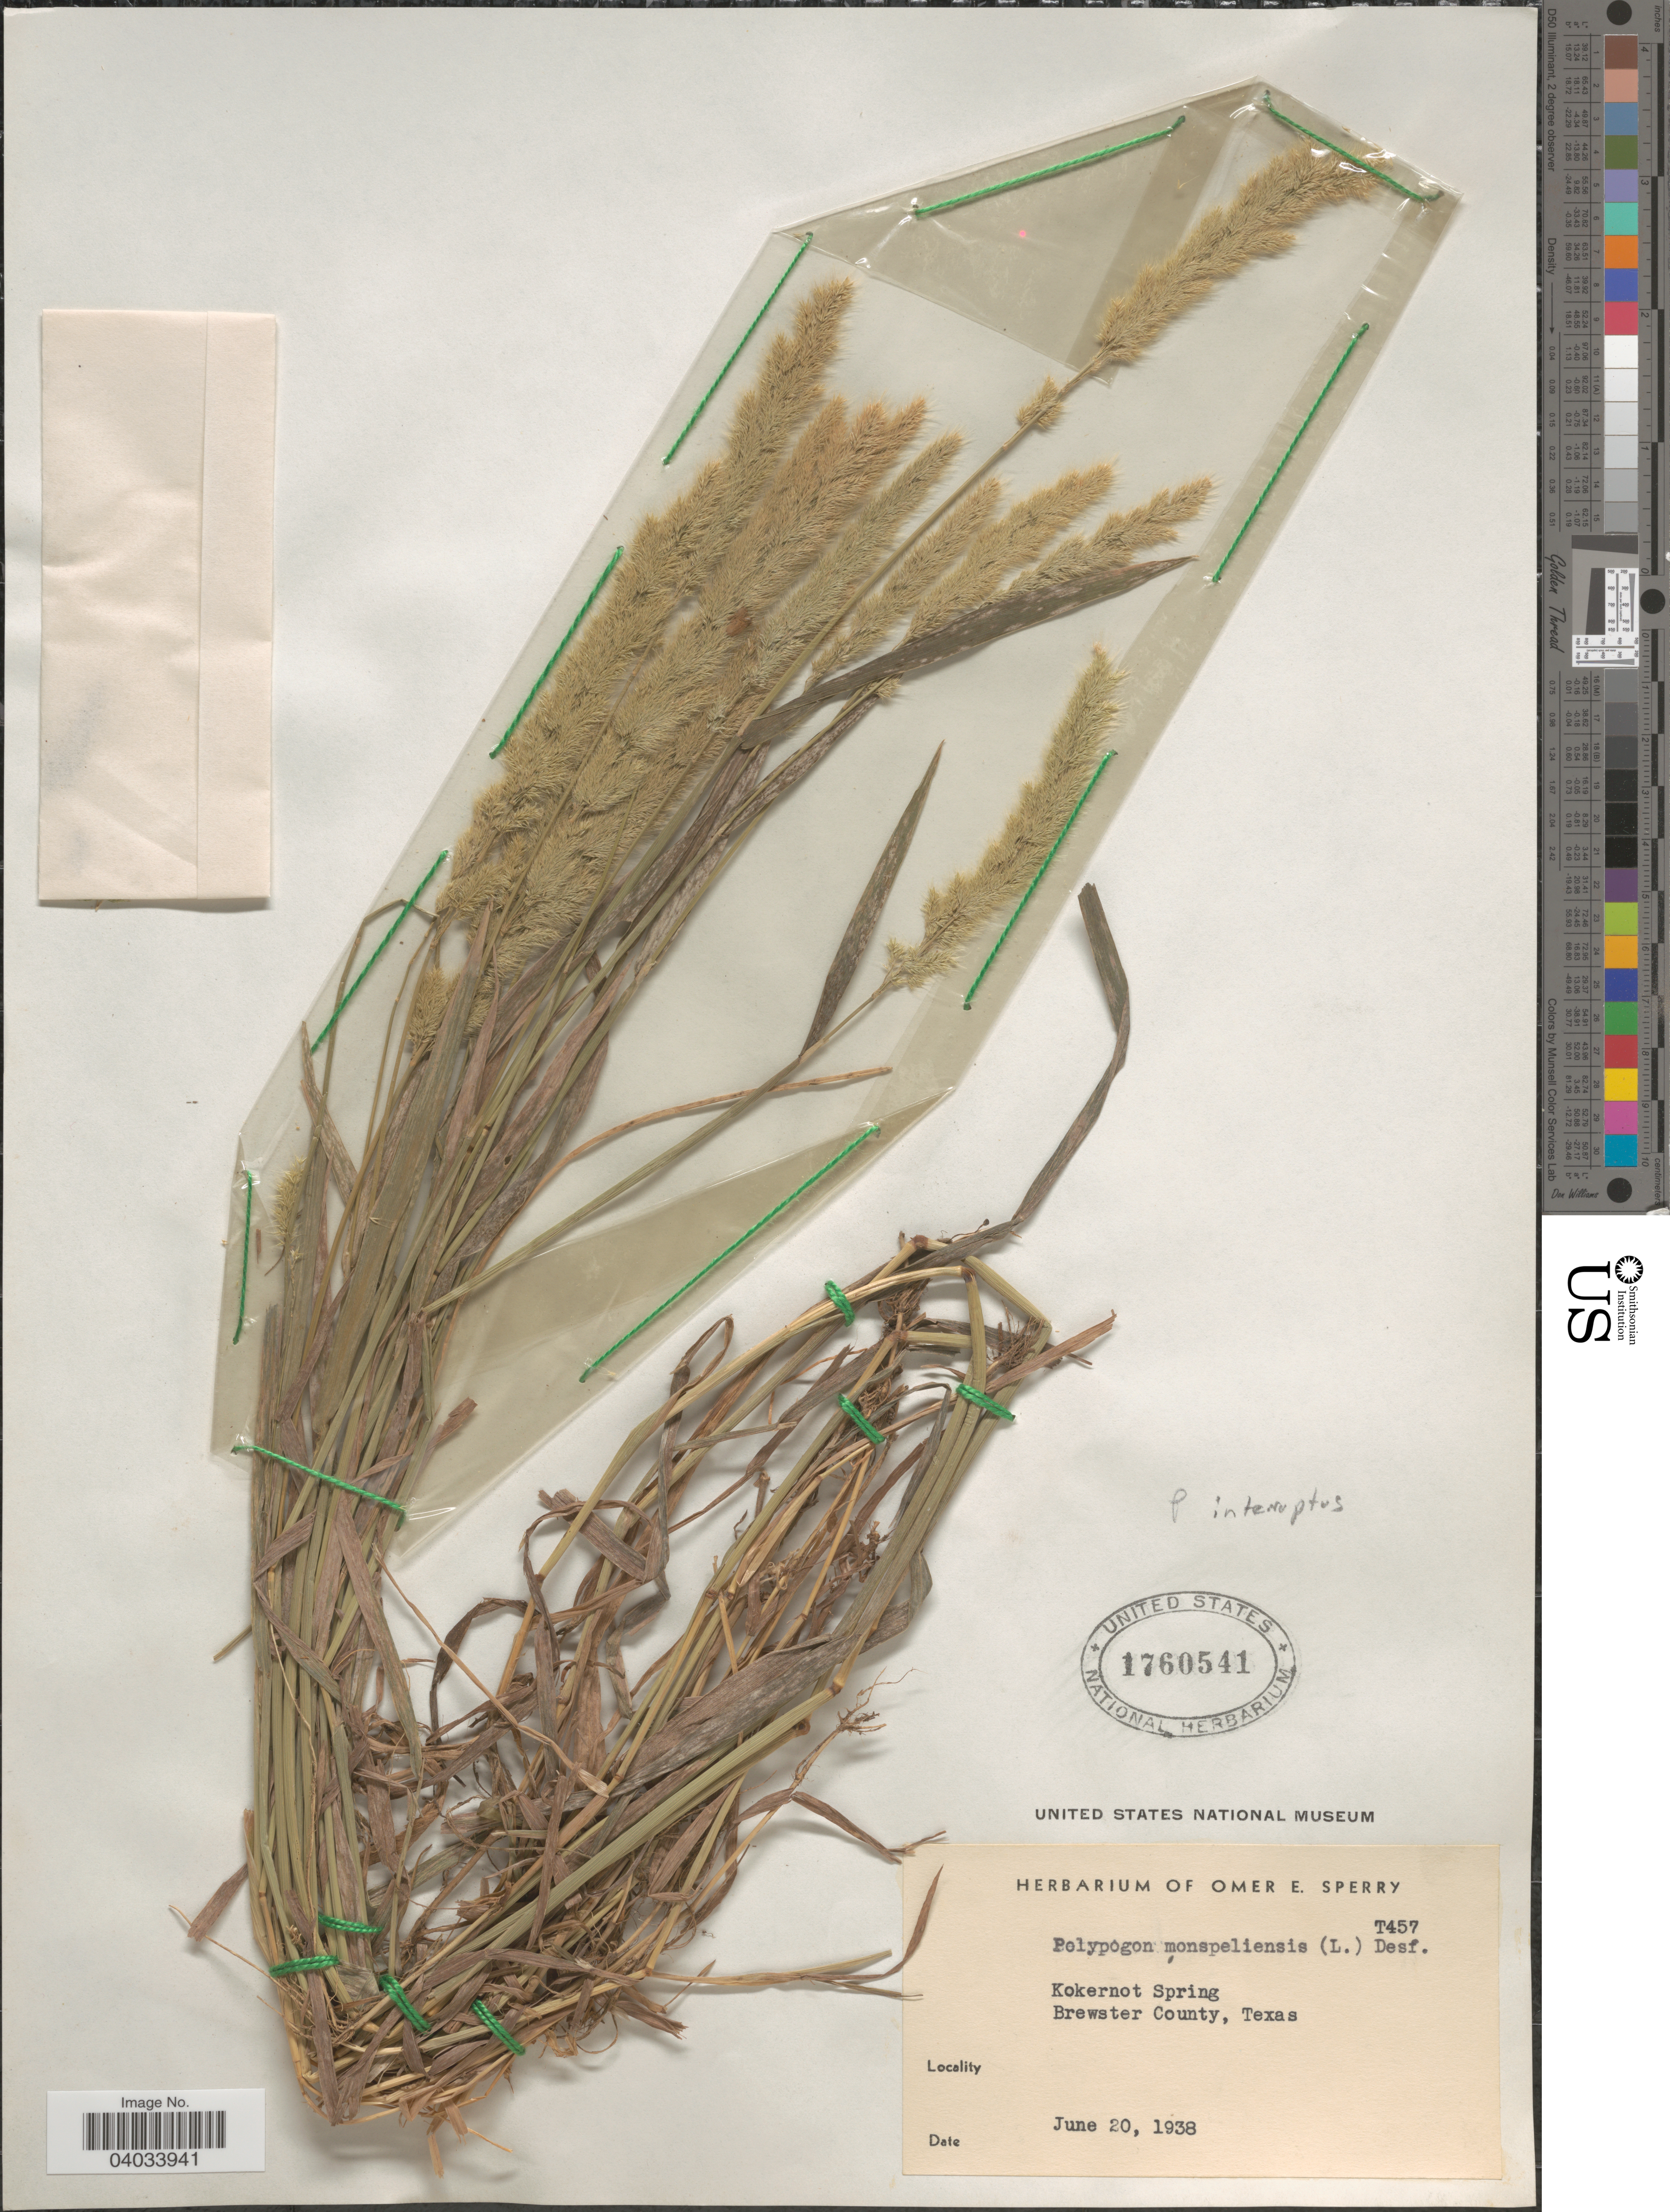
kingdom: Plantae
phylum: Tracheophyta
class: Liliopsida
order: Poales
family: Poaceae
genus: Polypogon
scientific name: Polypogon sp.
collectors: ex. herb. Omer E. Sperry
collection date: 1938-06-20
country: United States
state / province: Texas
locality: Kokernot Spring. Brewster County.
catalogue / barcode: US 1760541